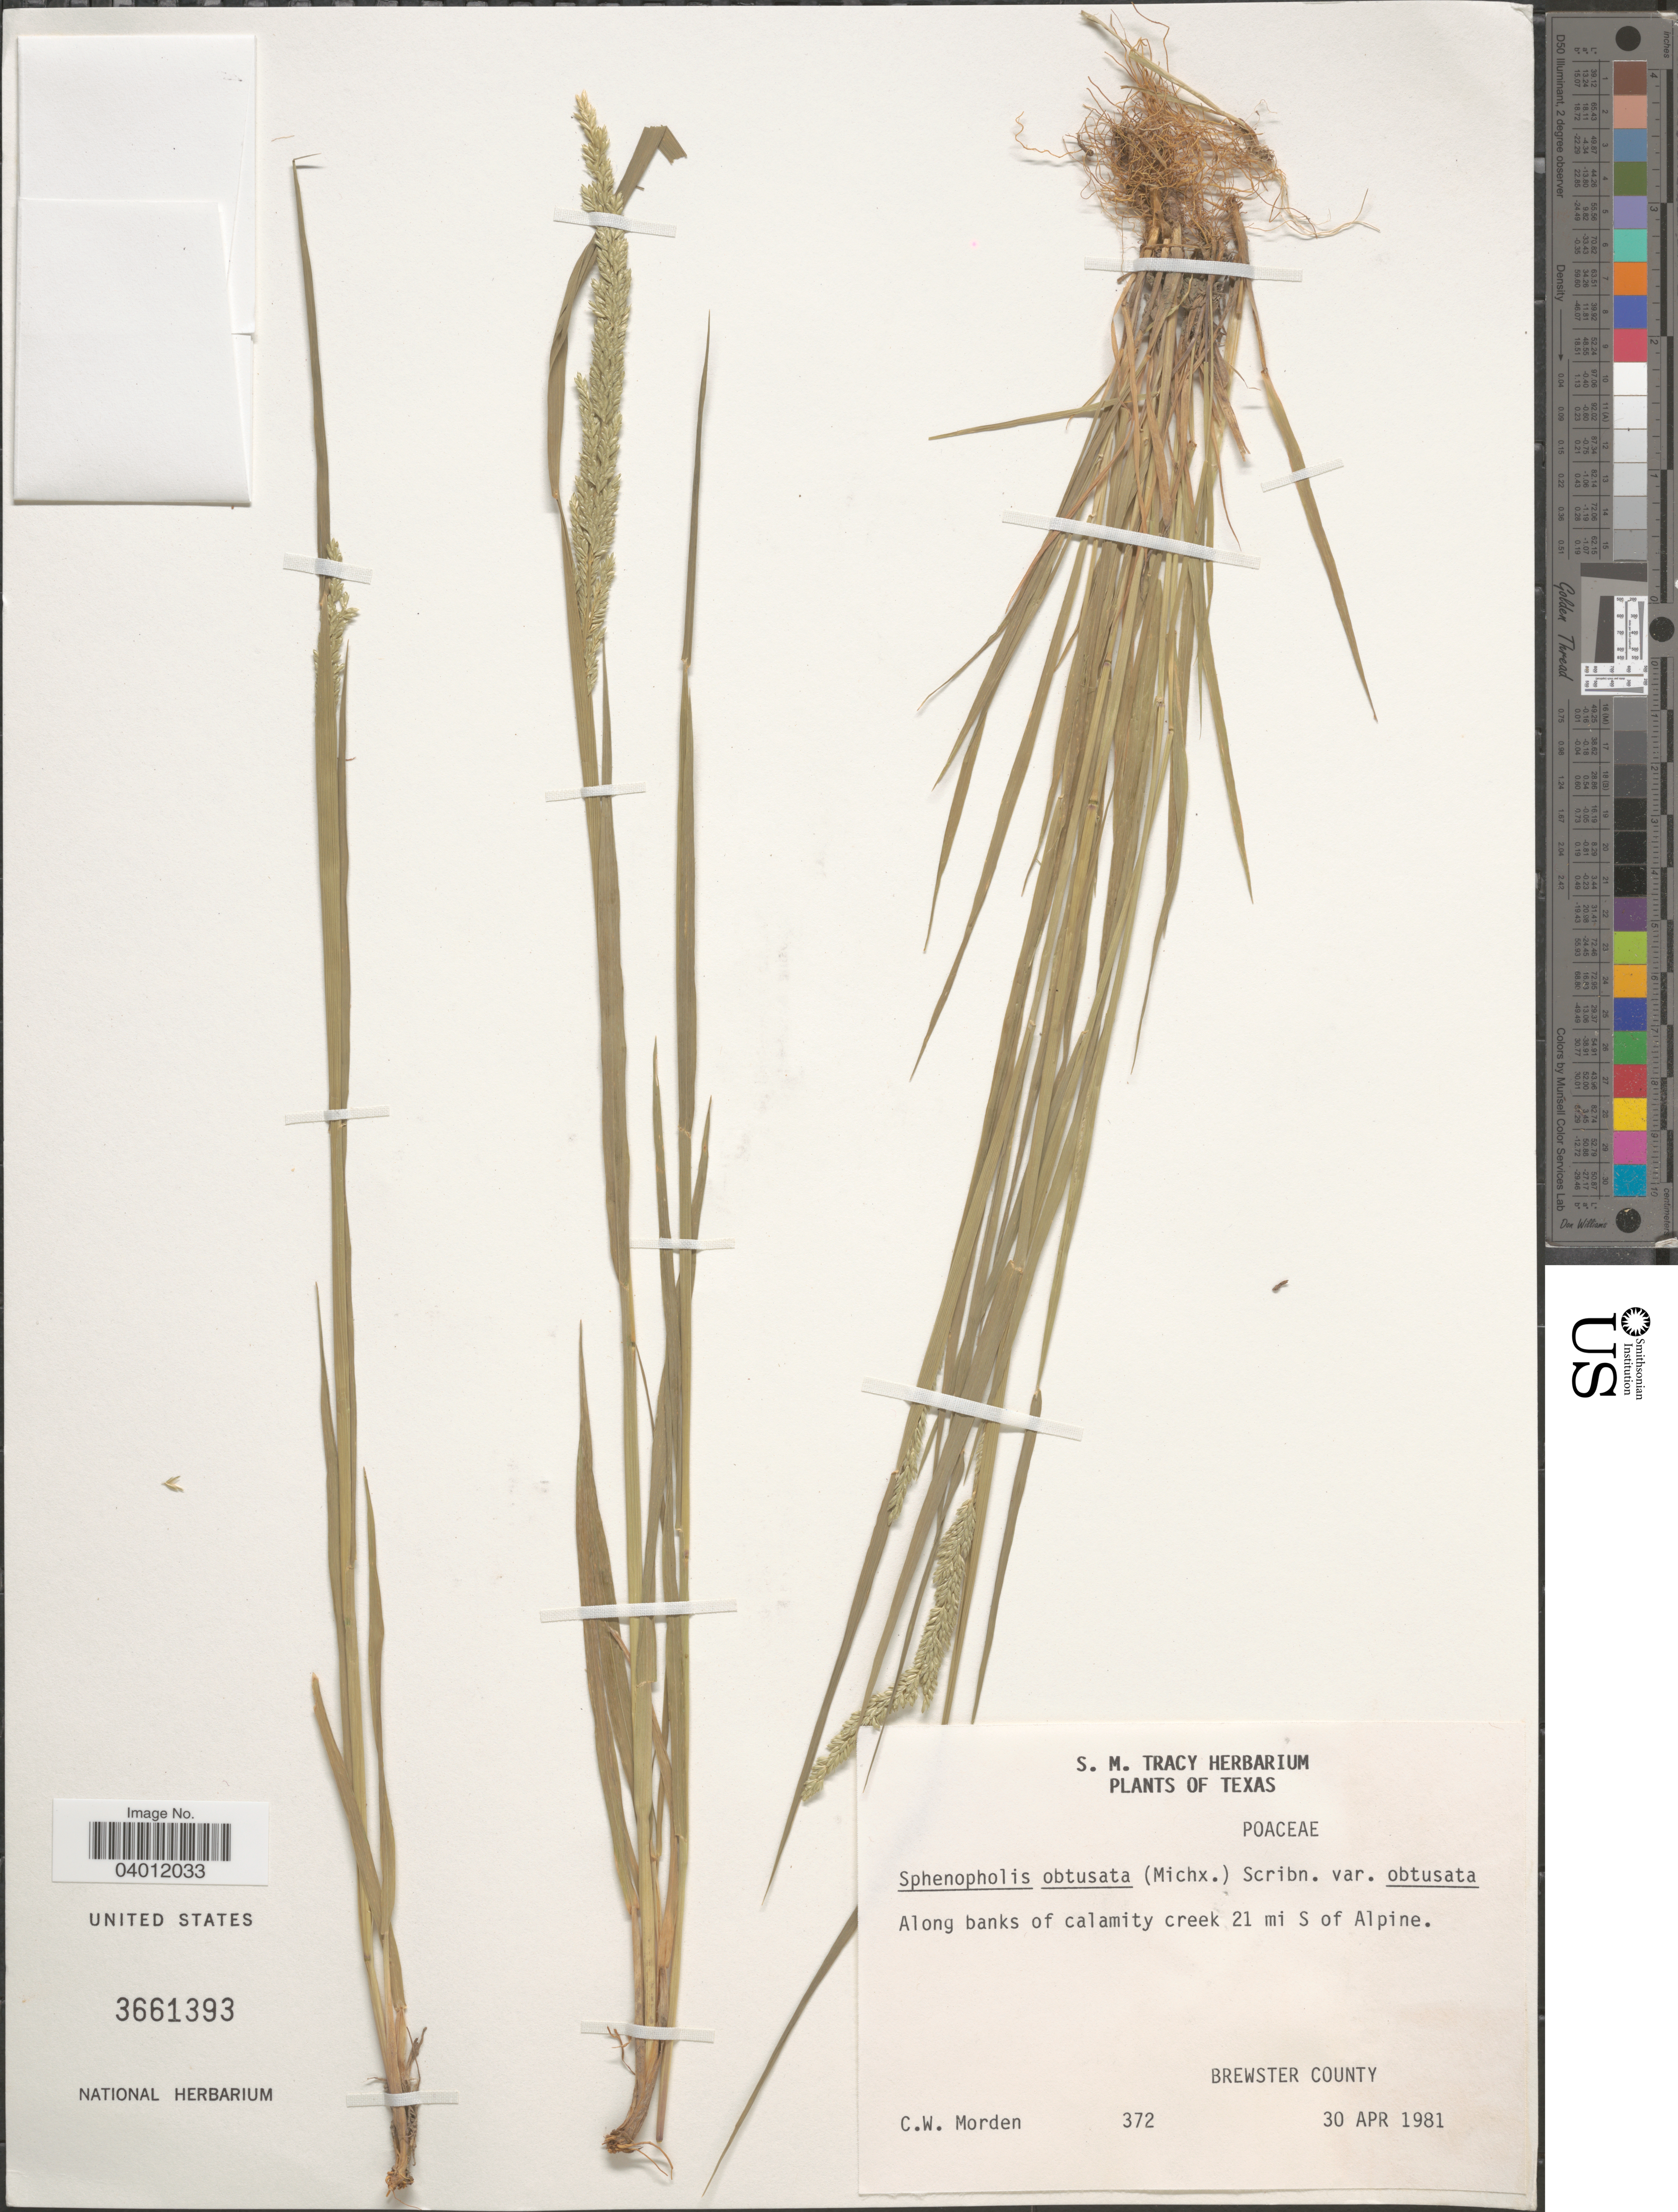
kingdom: Plantae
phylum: Tracheophyta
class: Liliopsida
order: Poales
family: Poaceae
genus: Sphenopholis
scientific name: Sphenopholis obtusata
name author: (Michx.) Scribn.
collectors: C. Morden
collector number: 372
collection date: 1981-04-30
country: United States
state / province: Texas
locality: Along banks of calamity creek 21 mi S of Alpine. Brewster County.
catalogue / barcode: US 3661393